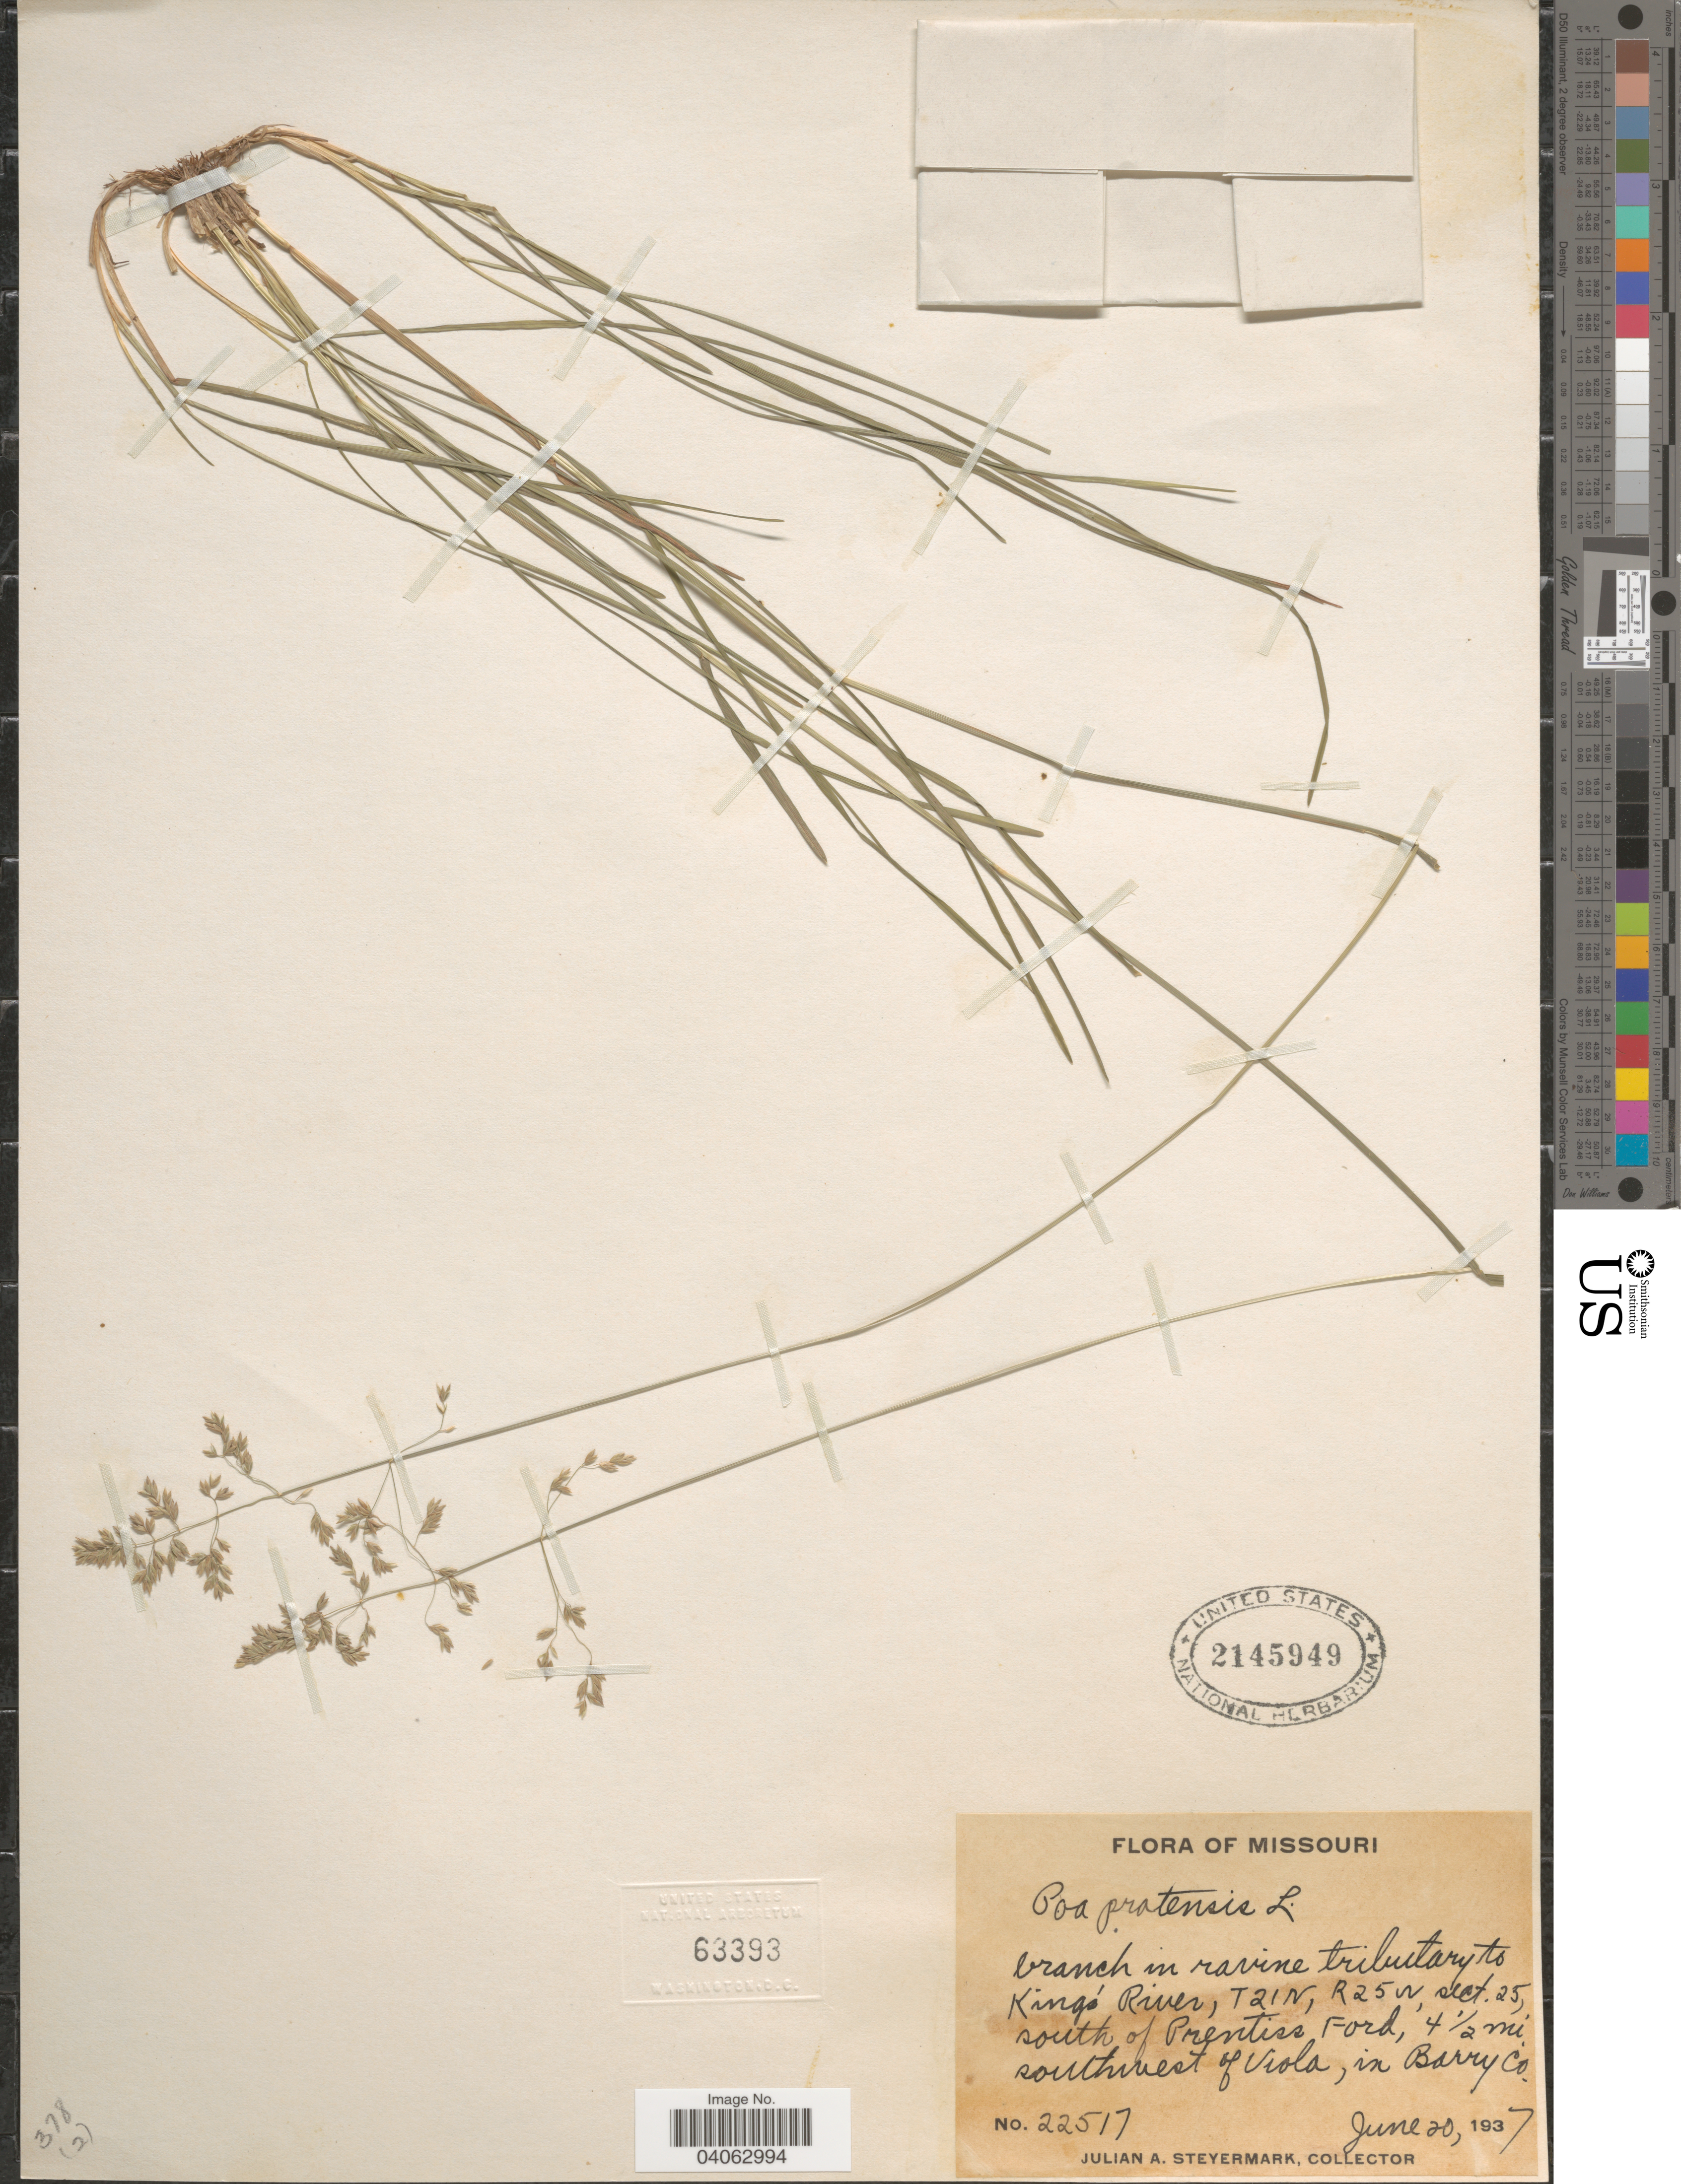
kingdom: Plantae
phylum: Tracheophyta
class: Liliopsida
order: Poales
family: Poaceae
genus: Poa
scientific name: Poa pratensis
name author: L.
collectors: J. Steyermark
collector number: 22517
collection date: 1937-06-20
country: United States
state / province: Missouri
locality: Branch in ravine tributary to King's River, T21N, R25W, sect. 25, south of Prentiss Ford, 4½ mi. southwest of Viola, in Barry Co.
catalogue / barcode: US 2145949